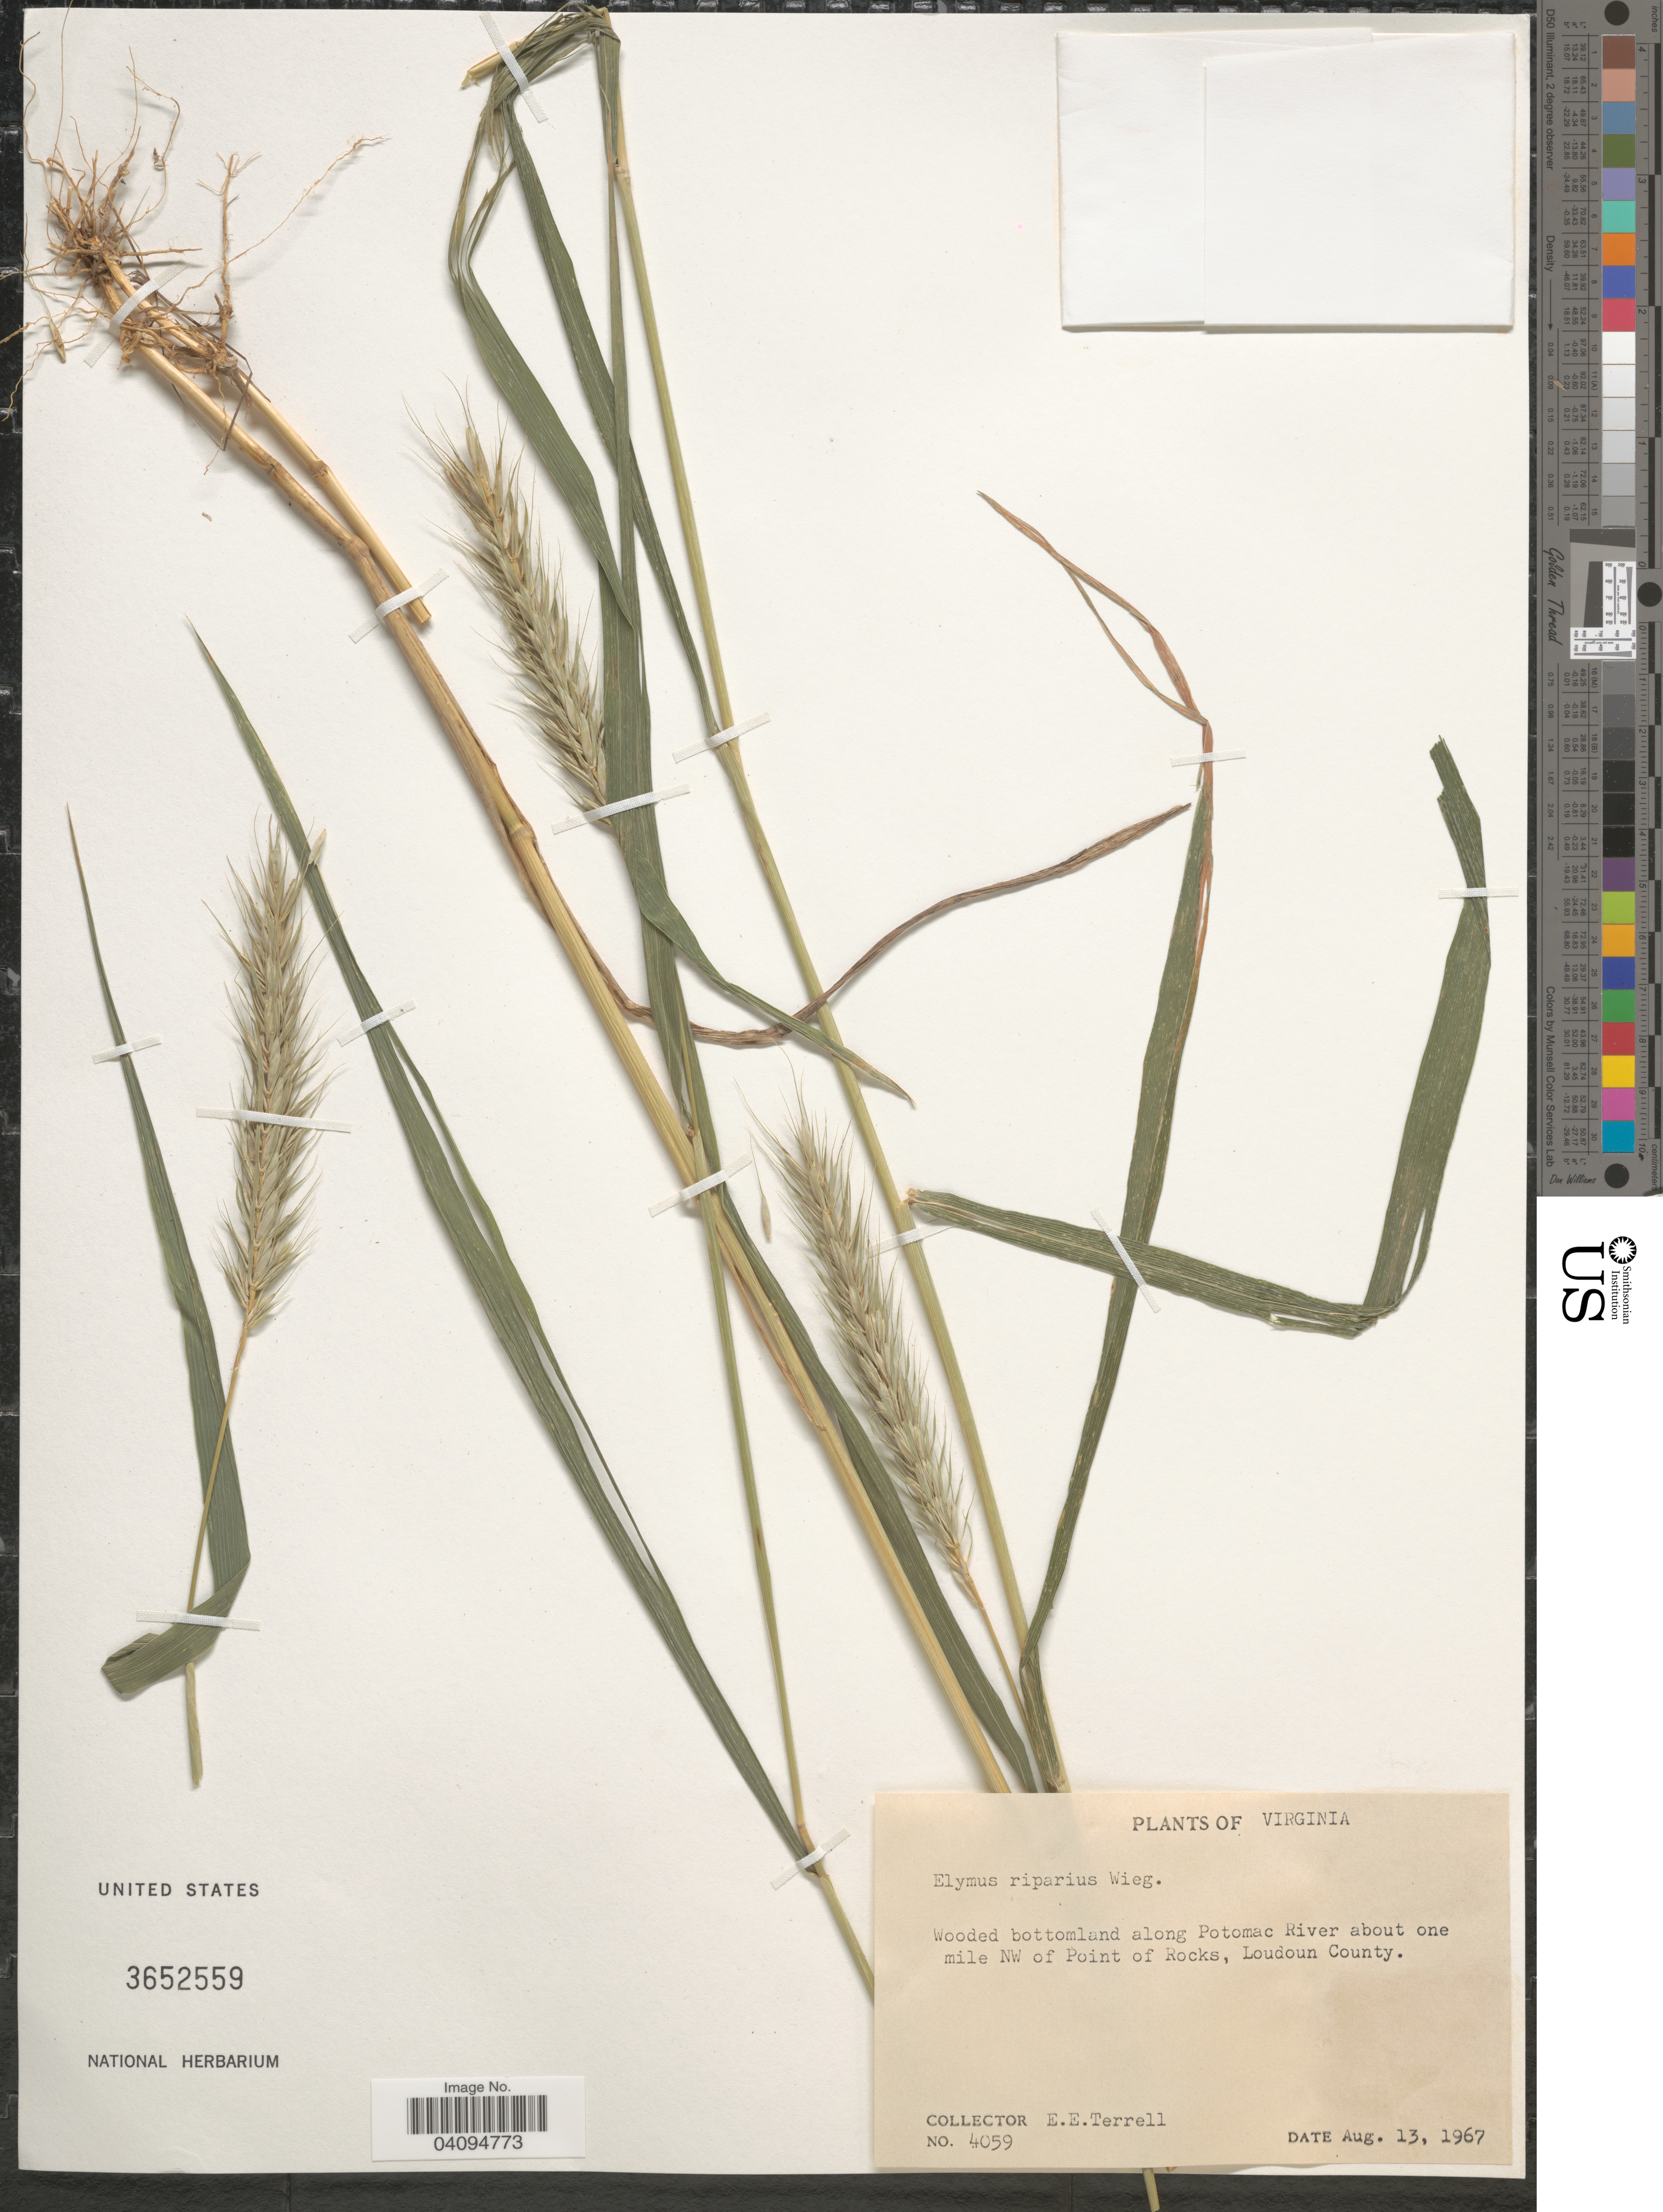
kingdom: Plantae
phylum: Tracheophyta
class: Liliopsida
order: Poales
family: Poaceae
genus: Elymus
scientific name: Elymus riparius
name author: Wiegand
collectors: E. E. Terrell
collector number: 4059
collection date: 1967-08-13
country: United States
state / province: Virginia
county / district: Loudoun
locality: Wooded bottomland along Potomac River about one mile NW of Point of Rocks, Loudoun County.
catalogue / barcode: US 3652559